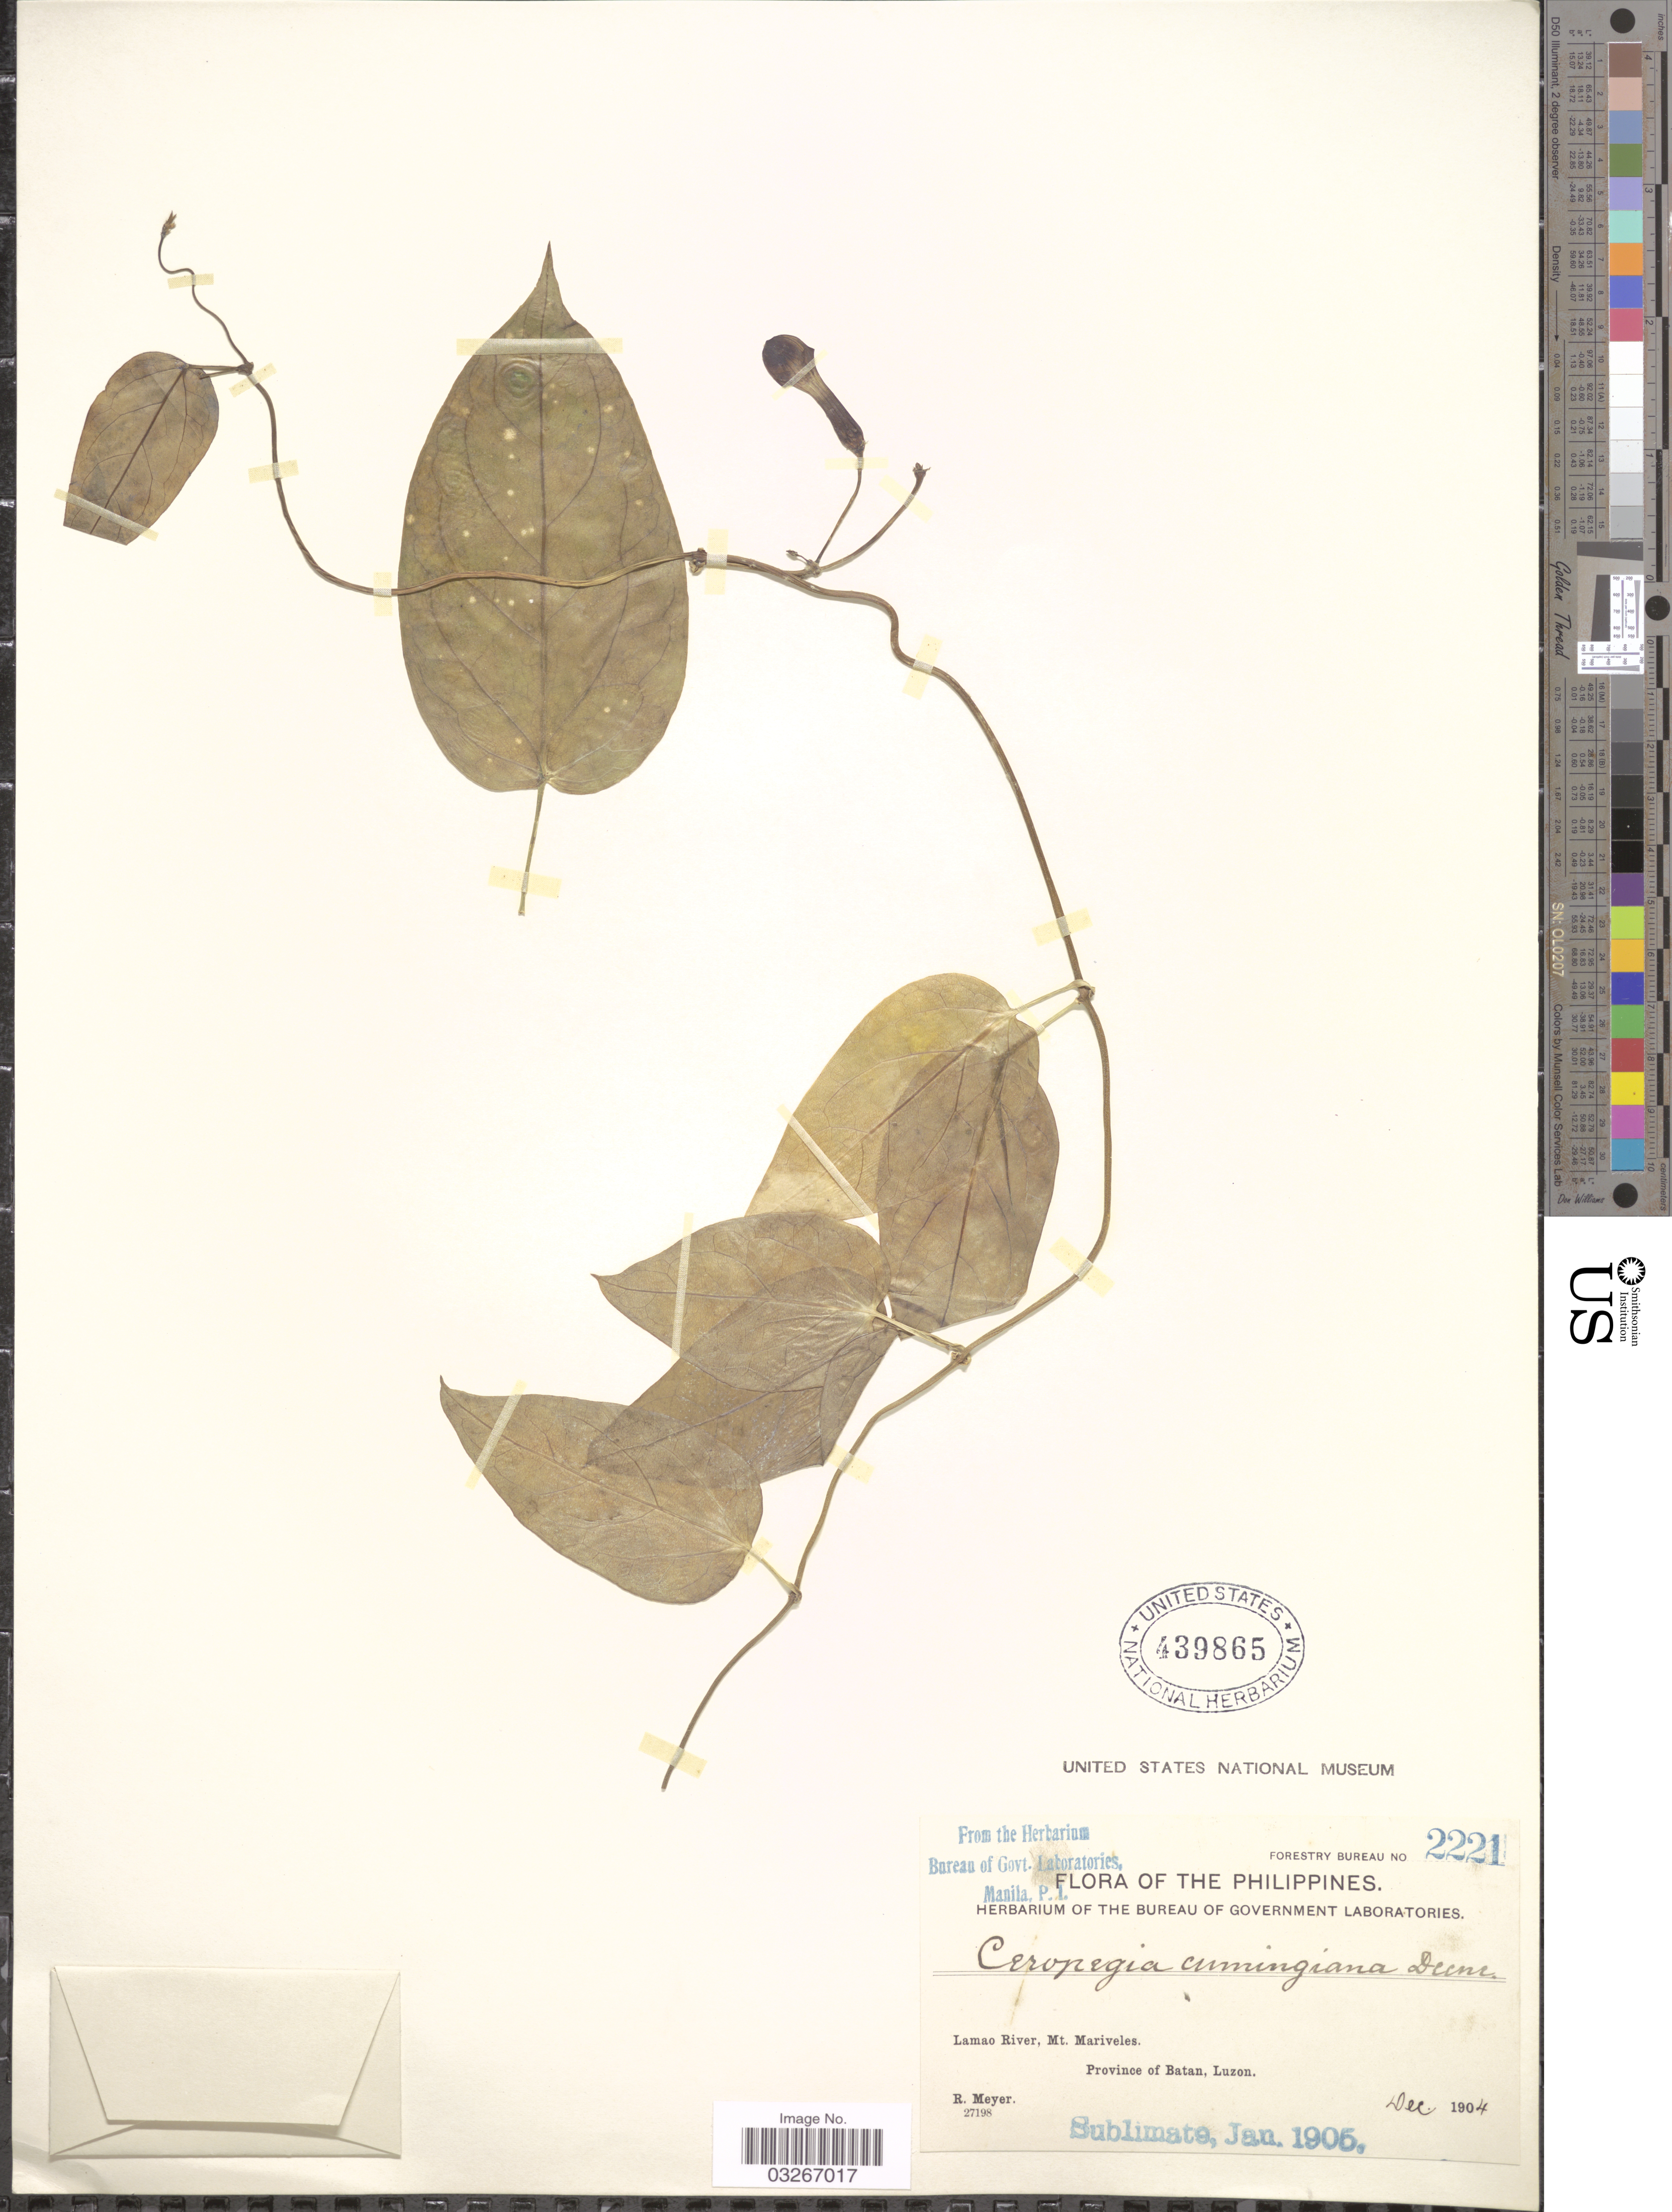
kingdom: Plantae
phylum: Tracheophyta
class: Magnoliopsida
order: Gentianales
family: Apocynaceae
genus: Ceropegia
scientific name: Ceropegia cumingiana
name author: Decne.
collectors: R. Meyer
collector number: Forestry Bureau 2221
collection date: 1904-12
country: Philippines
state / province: Cagayan Valley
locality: Lamao River, Mt. Mariveles. Province of Batan, Luzon.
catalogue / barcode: US 439865